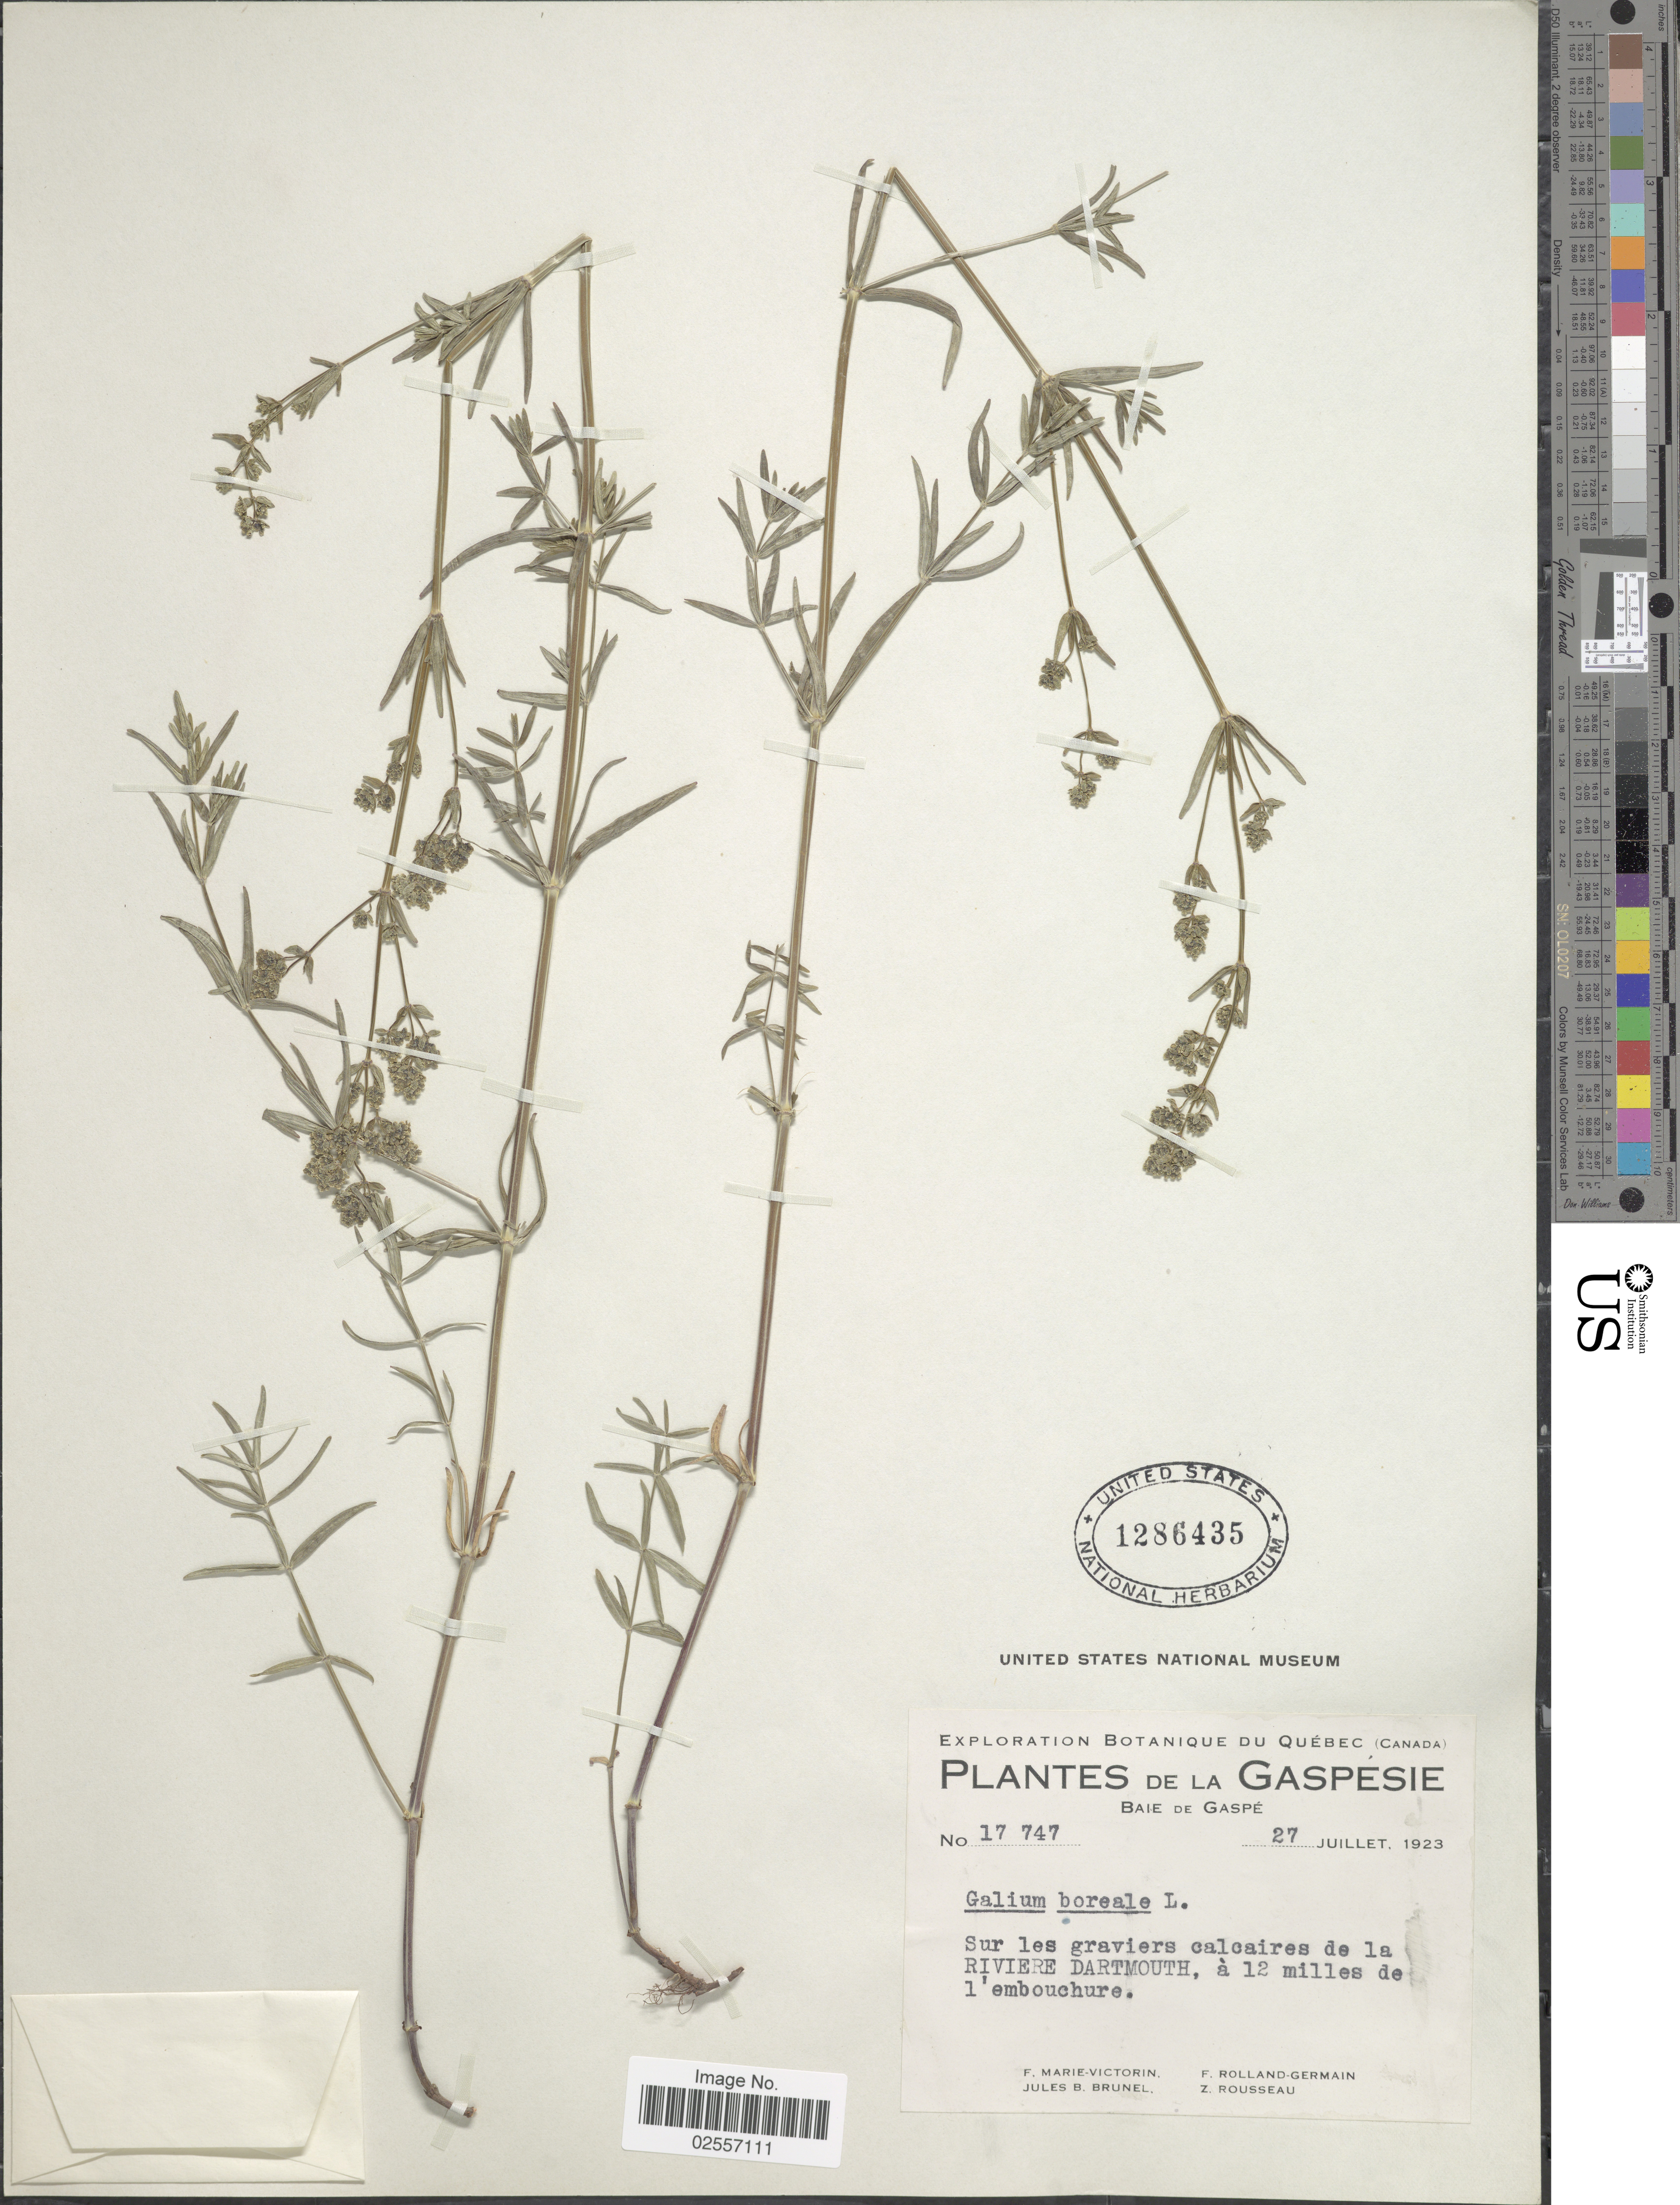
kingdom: Plantae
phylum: Tracheophyta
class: Magnoliopsida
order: Gentianales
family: Rubiaceae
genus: Galium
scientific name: Galium boreale L.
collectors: F. Marie-Victorin, J. Brunel, Rolland-Germain & Z. Rousseau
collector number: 17747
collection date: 1923-07-27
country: Canada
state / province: Quebec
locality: La Gaspésie. Baie de Gaspé. Riviere Dartmouth, à 12 milles de l'embouchure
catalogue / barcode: US 1286435